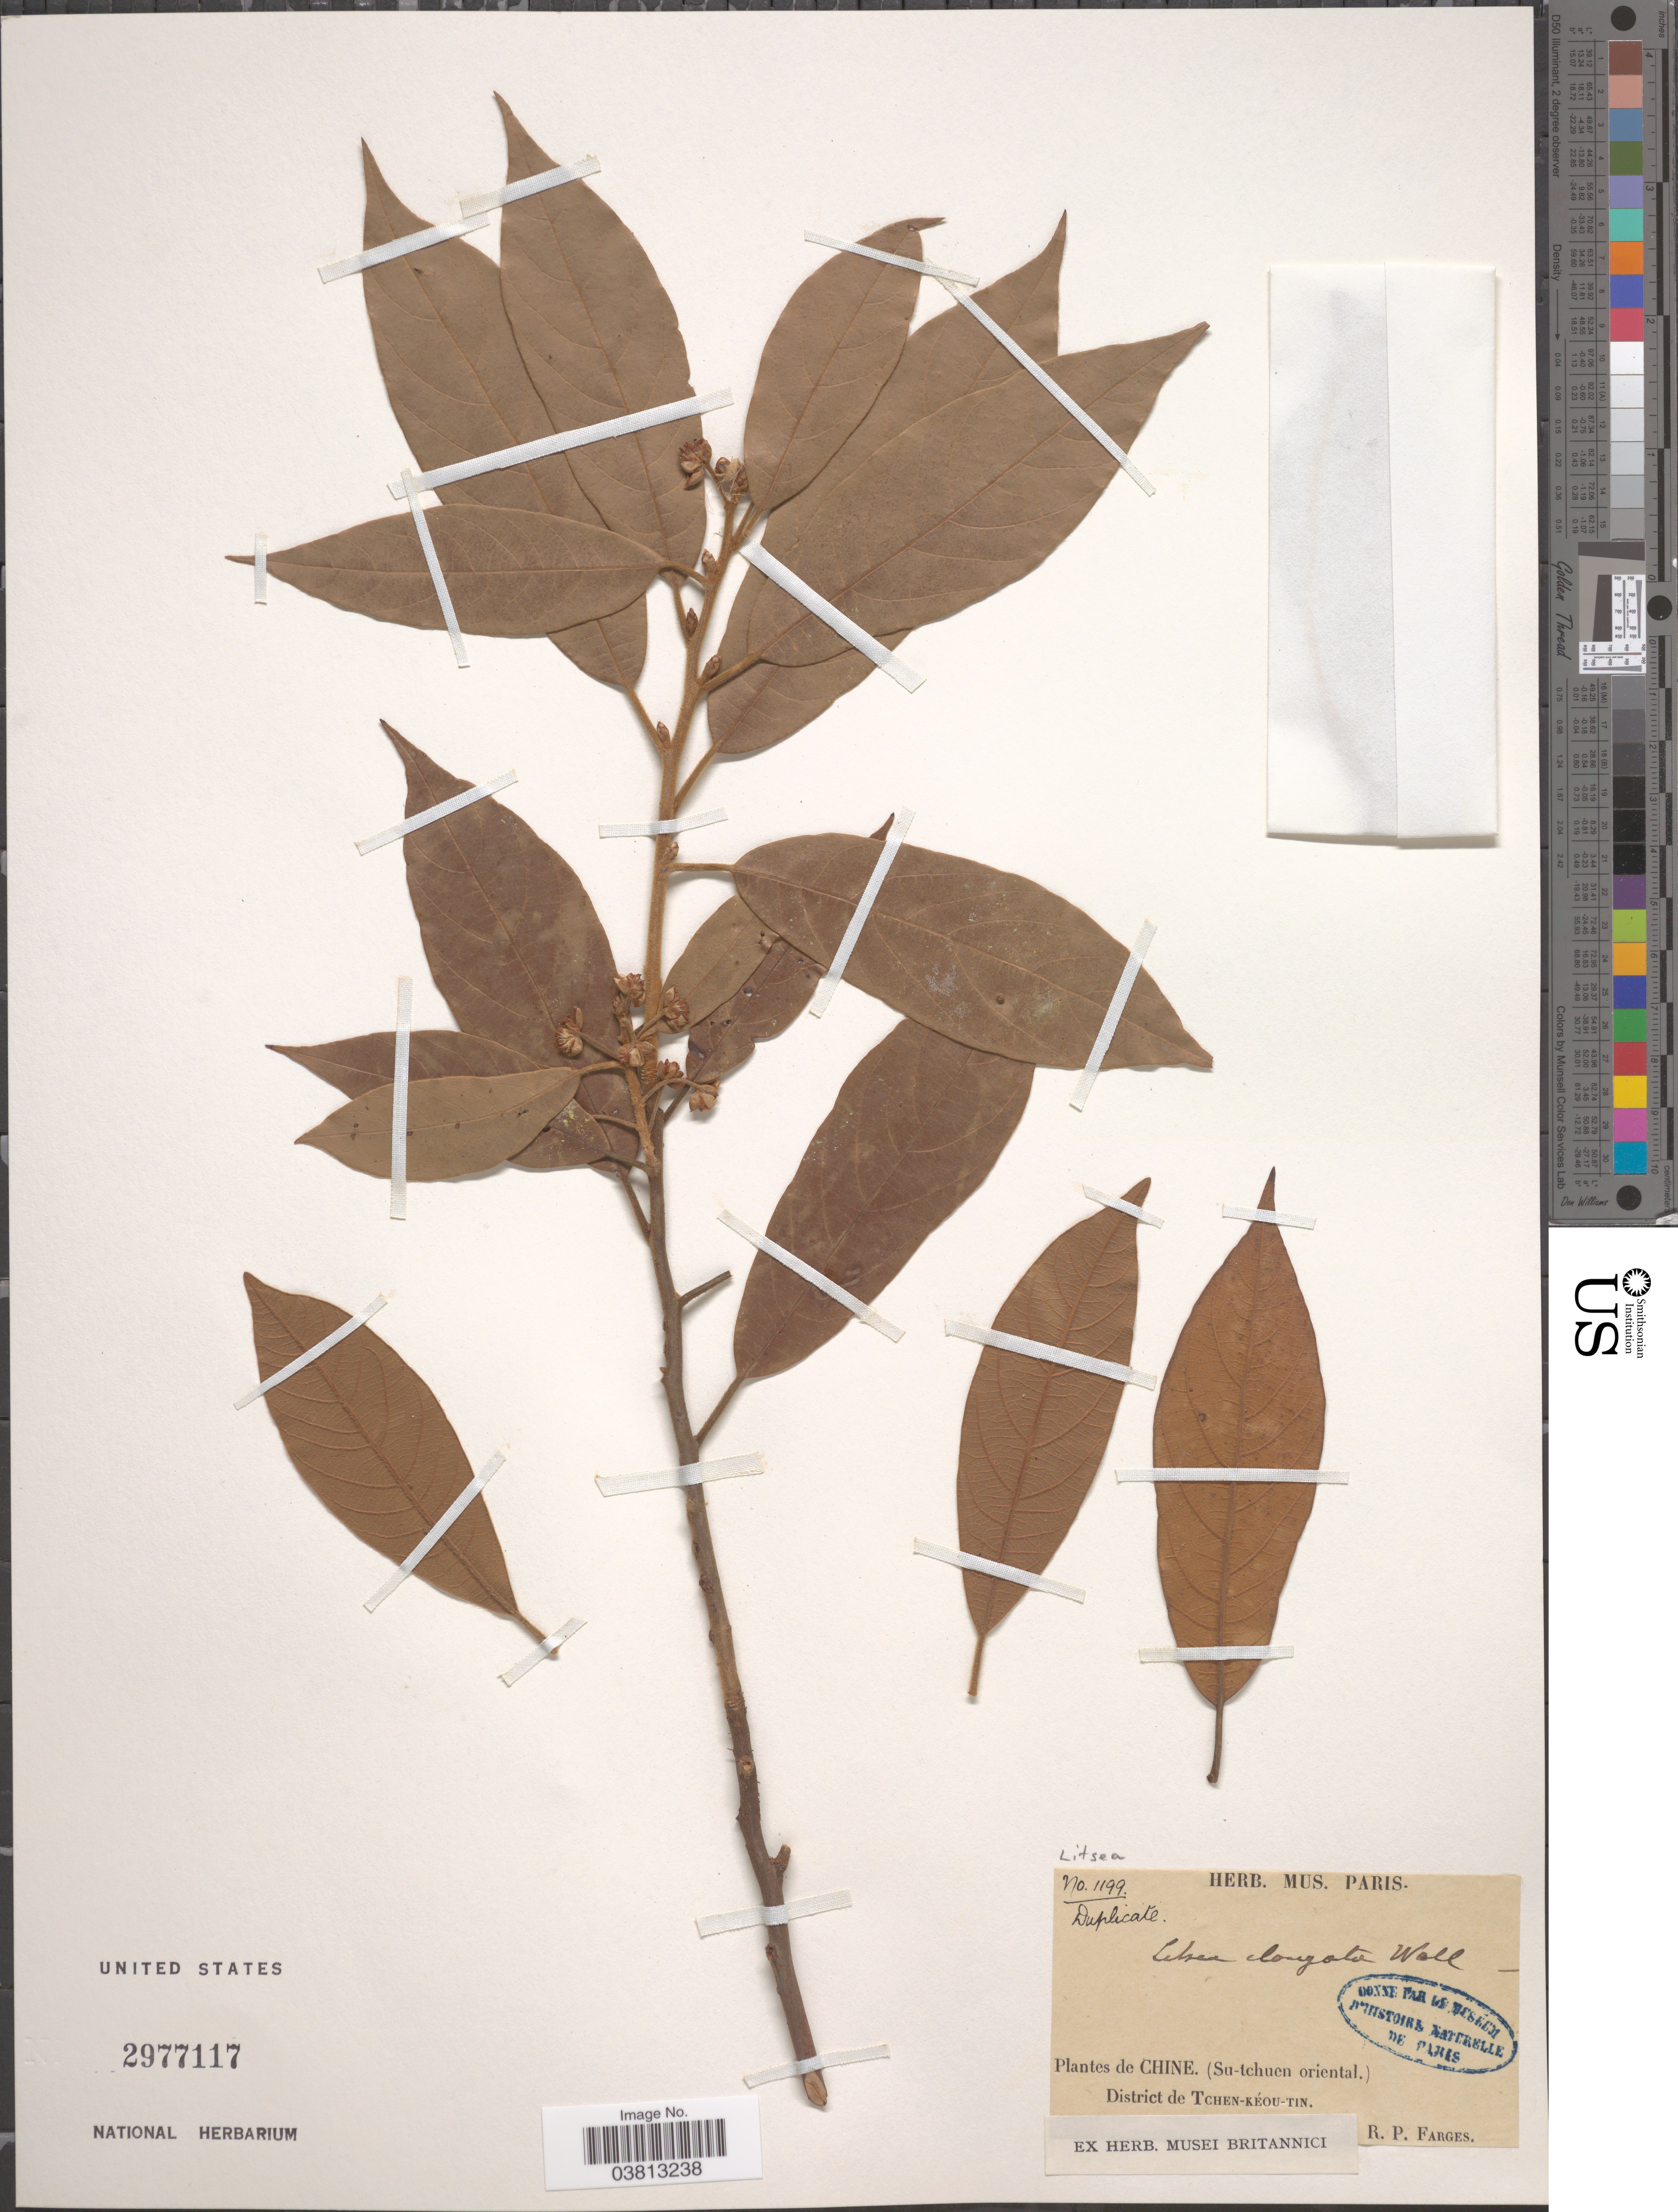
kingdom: Plantae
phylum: Tracheophyta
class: Magnoliopsida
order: Laurales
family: Lauraceae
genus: Litsea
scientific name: Litsea elongata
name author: (Nees) Hook. f.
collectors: R. Farges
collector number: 1199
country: China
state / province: Sichuan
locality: (Su-tchuen oriental.). District de Tchen-Kéou-Tin.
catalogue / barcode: US 2977117